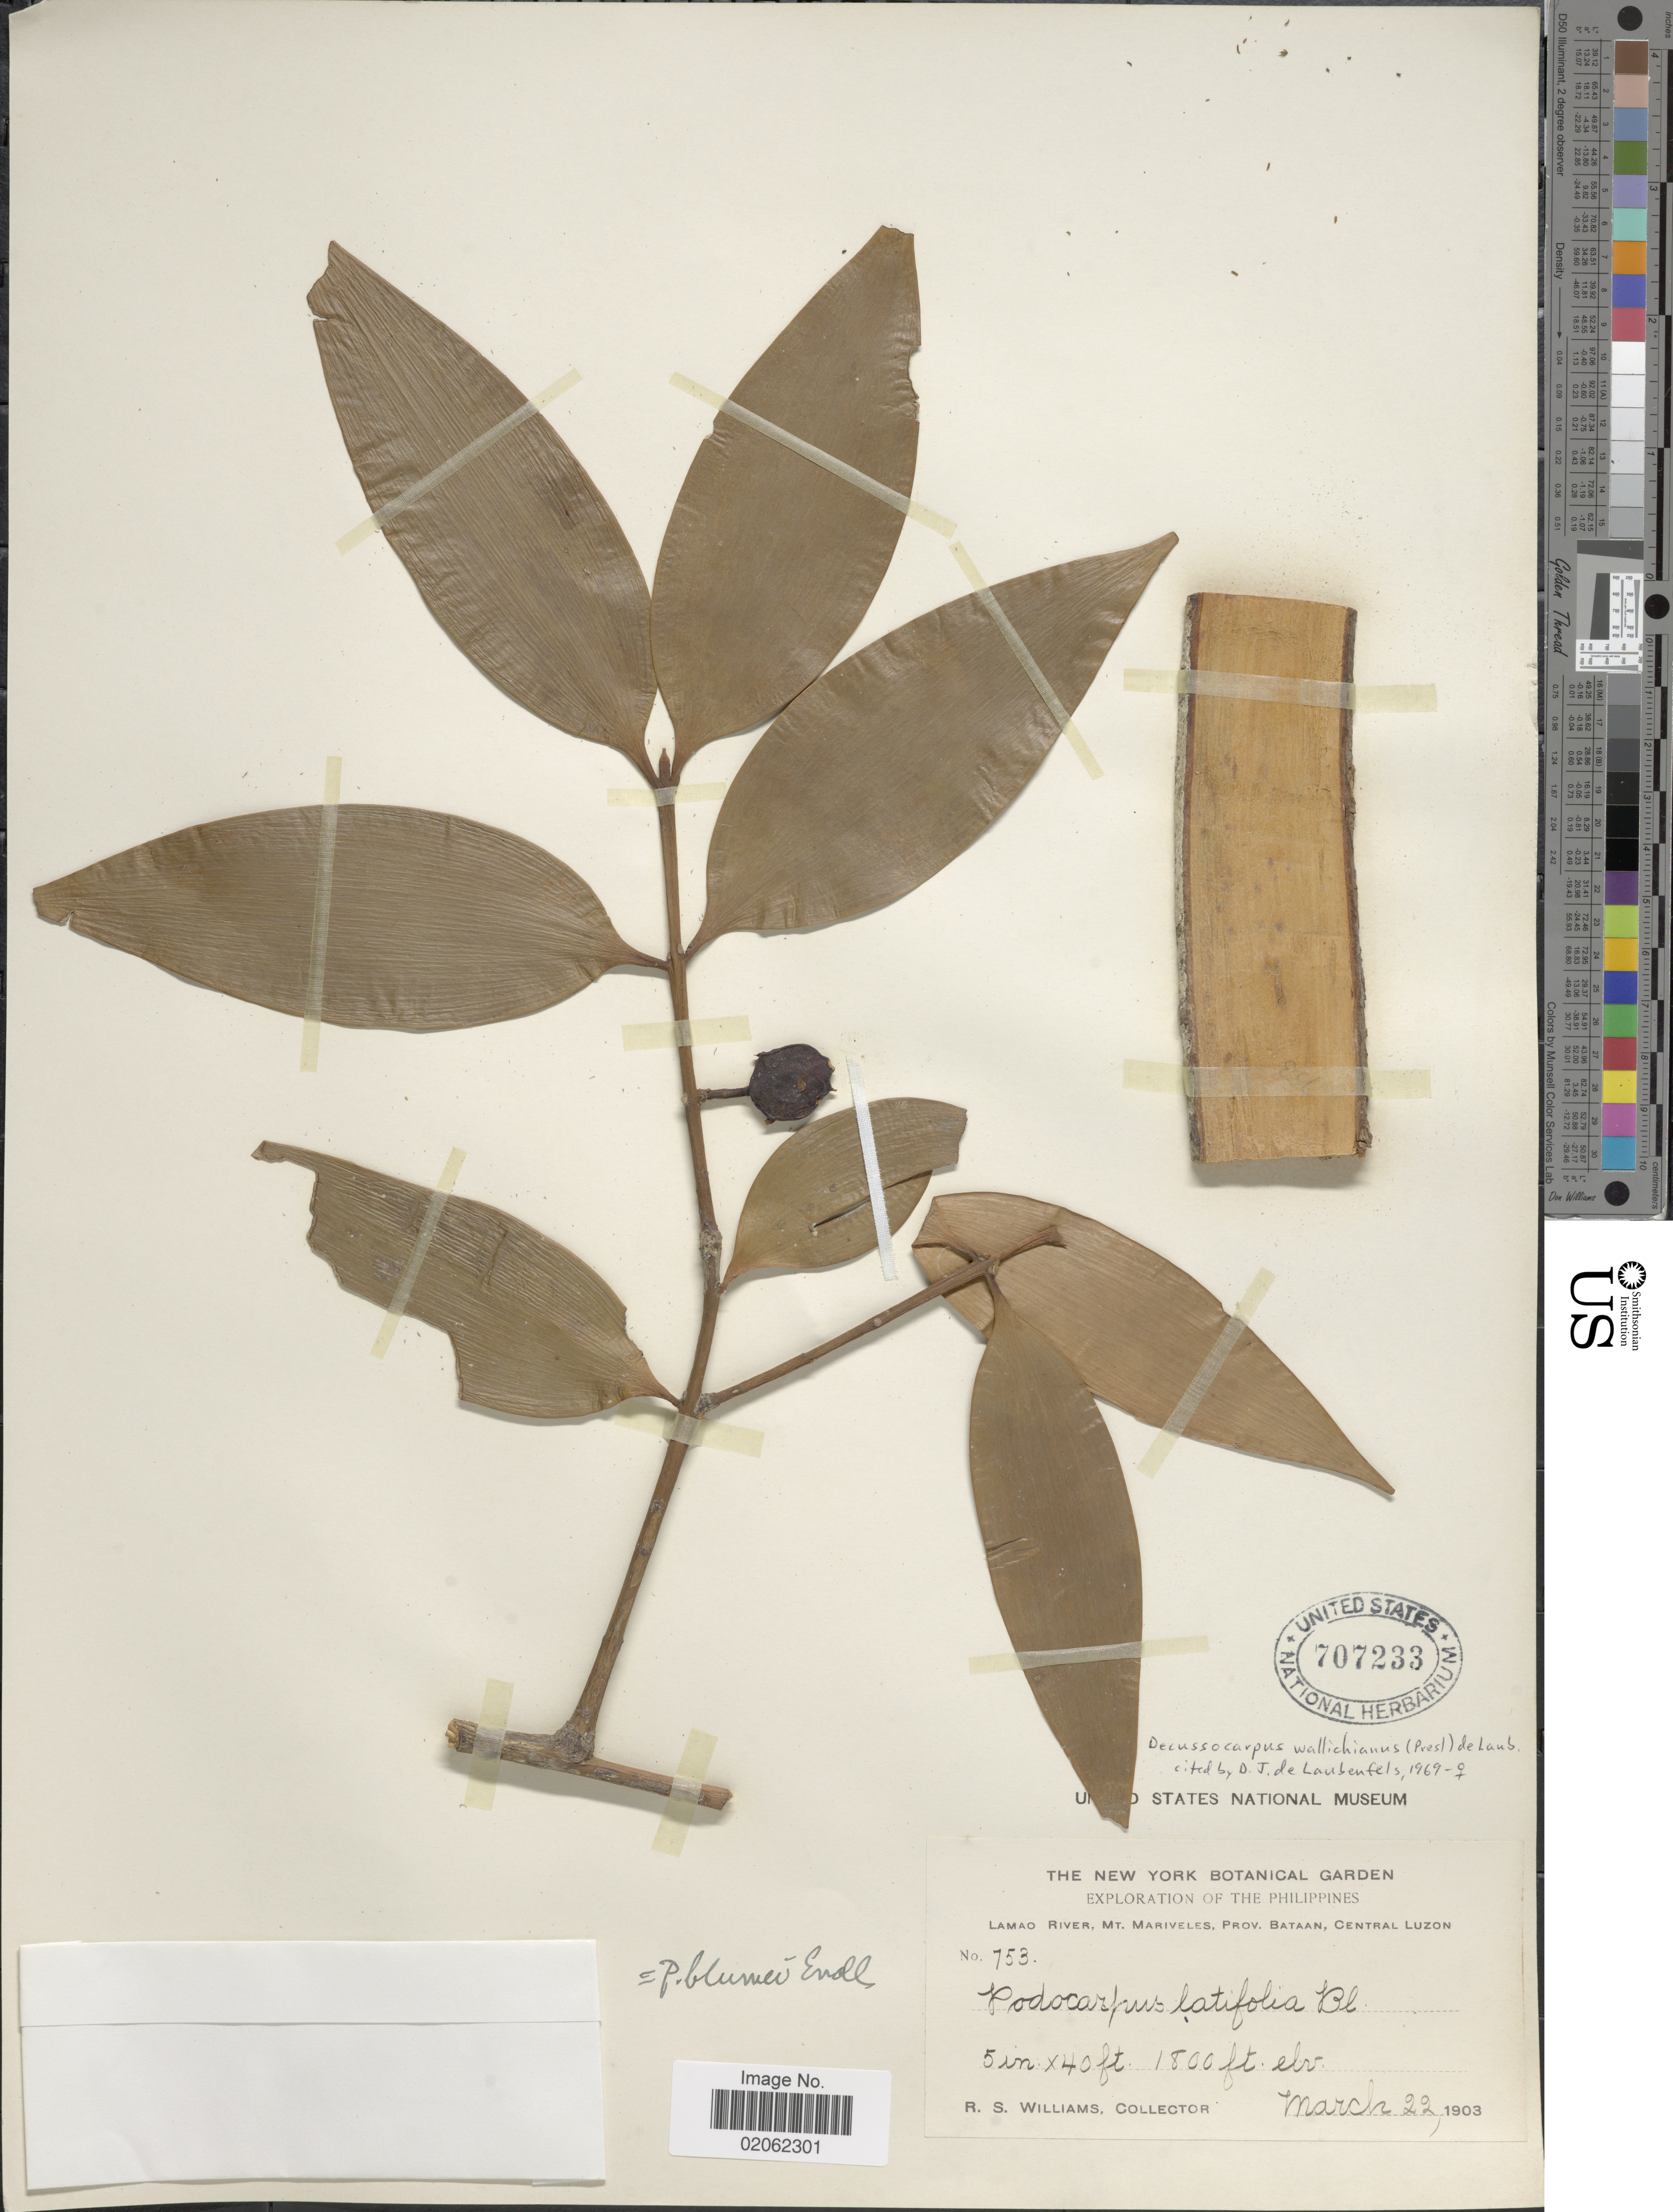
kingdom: Plantae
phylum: Tracheophyta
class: Pinopsida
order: Pinales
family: Podocarpaceae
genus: Decussocarpus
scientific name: Decussocarpus wallichianus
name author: (C. Presl) de Laub.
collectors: R. S. Williams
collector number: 753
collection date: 1903-03-22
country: Philippines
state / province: Central Luzon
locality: Lamao River, Mt Mariveles, Prov. Bataan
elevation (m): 549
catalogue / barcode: US 707233